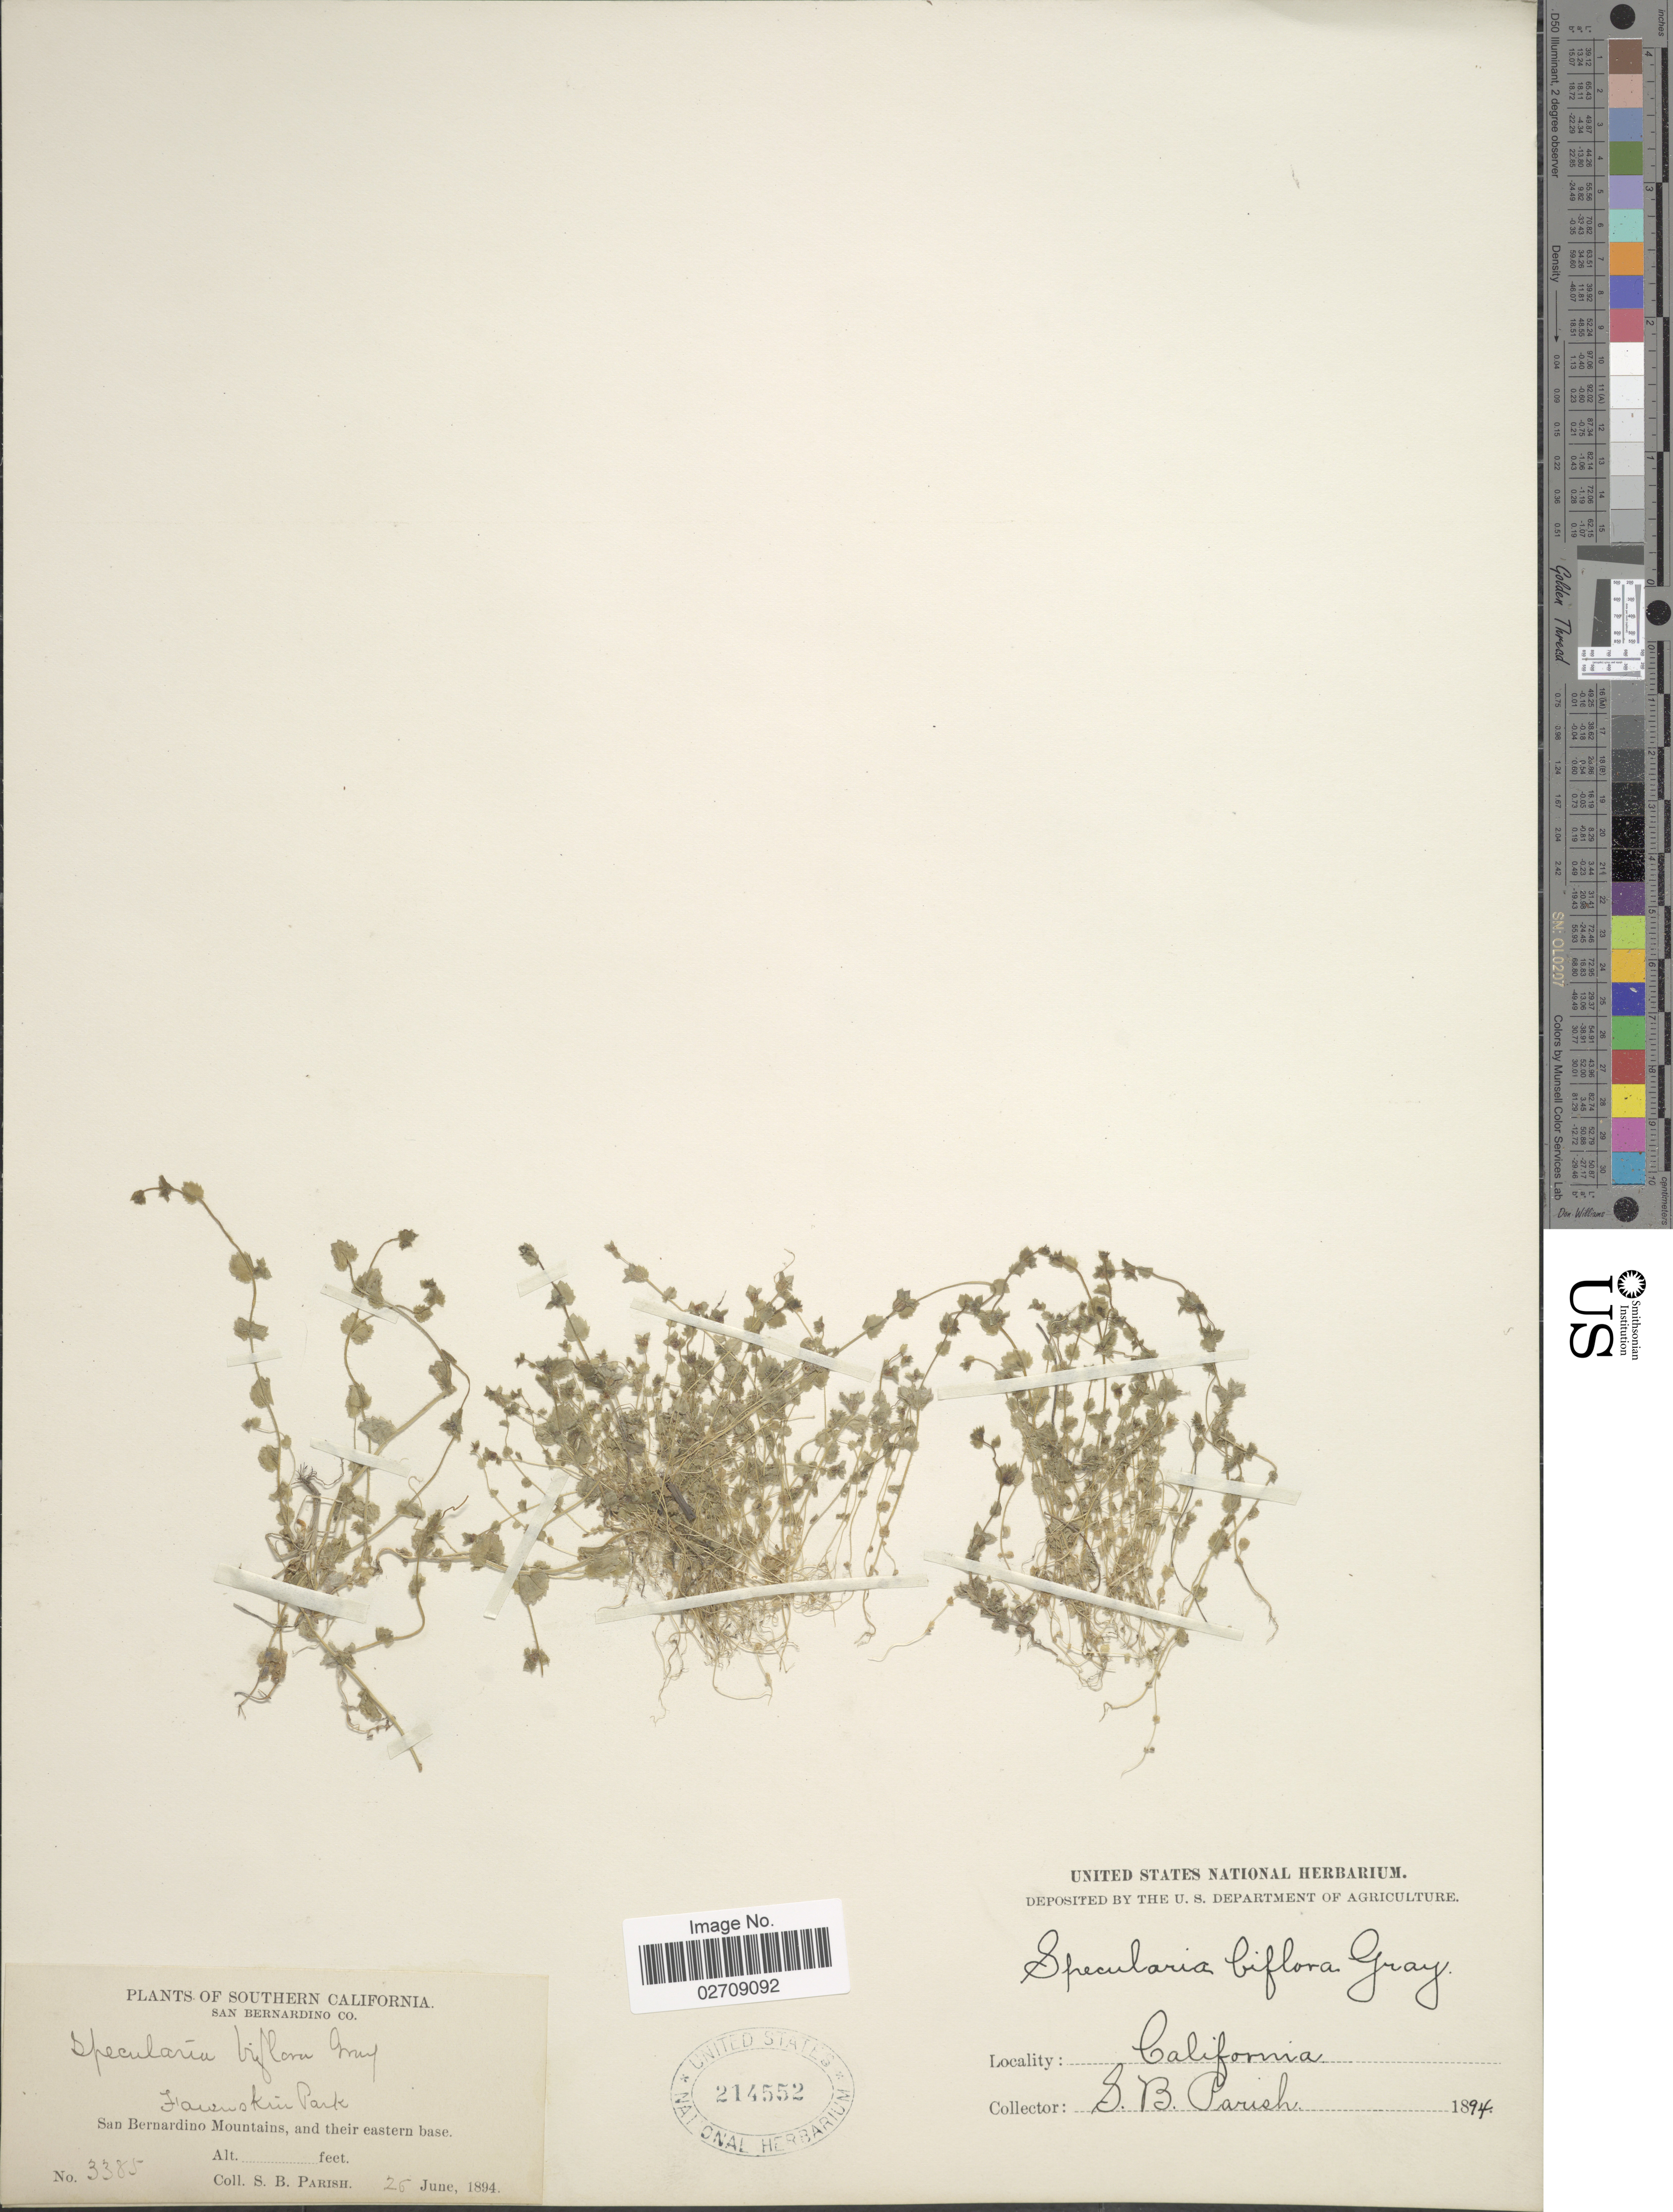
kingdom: Plantae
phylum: Tracheophyta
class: Magnoliopsida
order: Asterales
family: Campanulaceae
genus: Heterocodon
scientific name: Heterocodon rariflorum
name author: Nutt.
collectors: S. B. Parish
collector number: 3385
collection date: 1894-06-26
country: United States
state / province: California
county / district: San Bernardino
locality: Southern California. San Bernardino Co. San Bernardino Mountains, and their eastern base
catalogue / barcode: US 214552